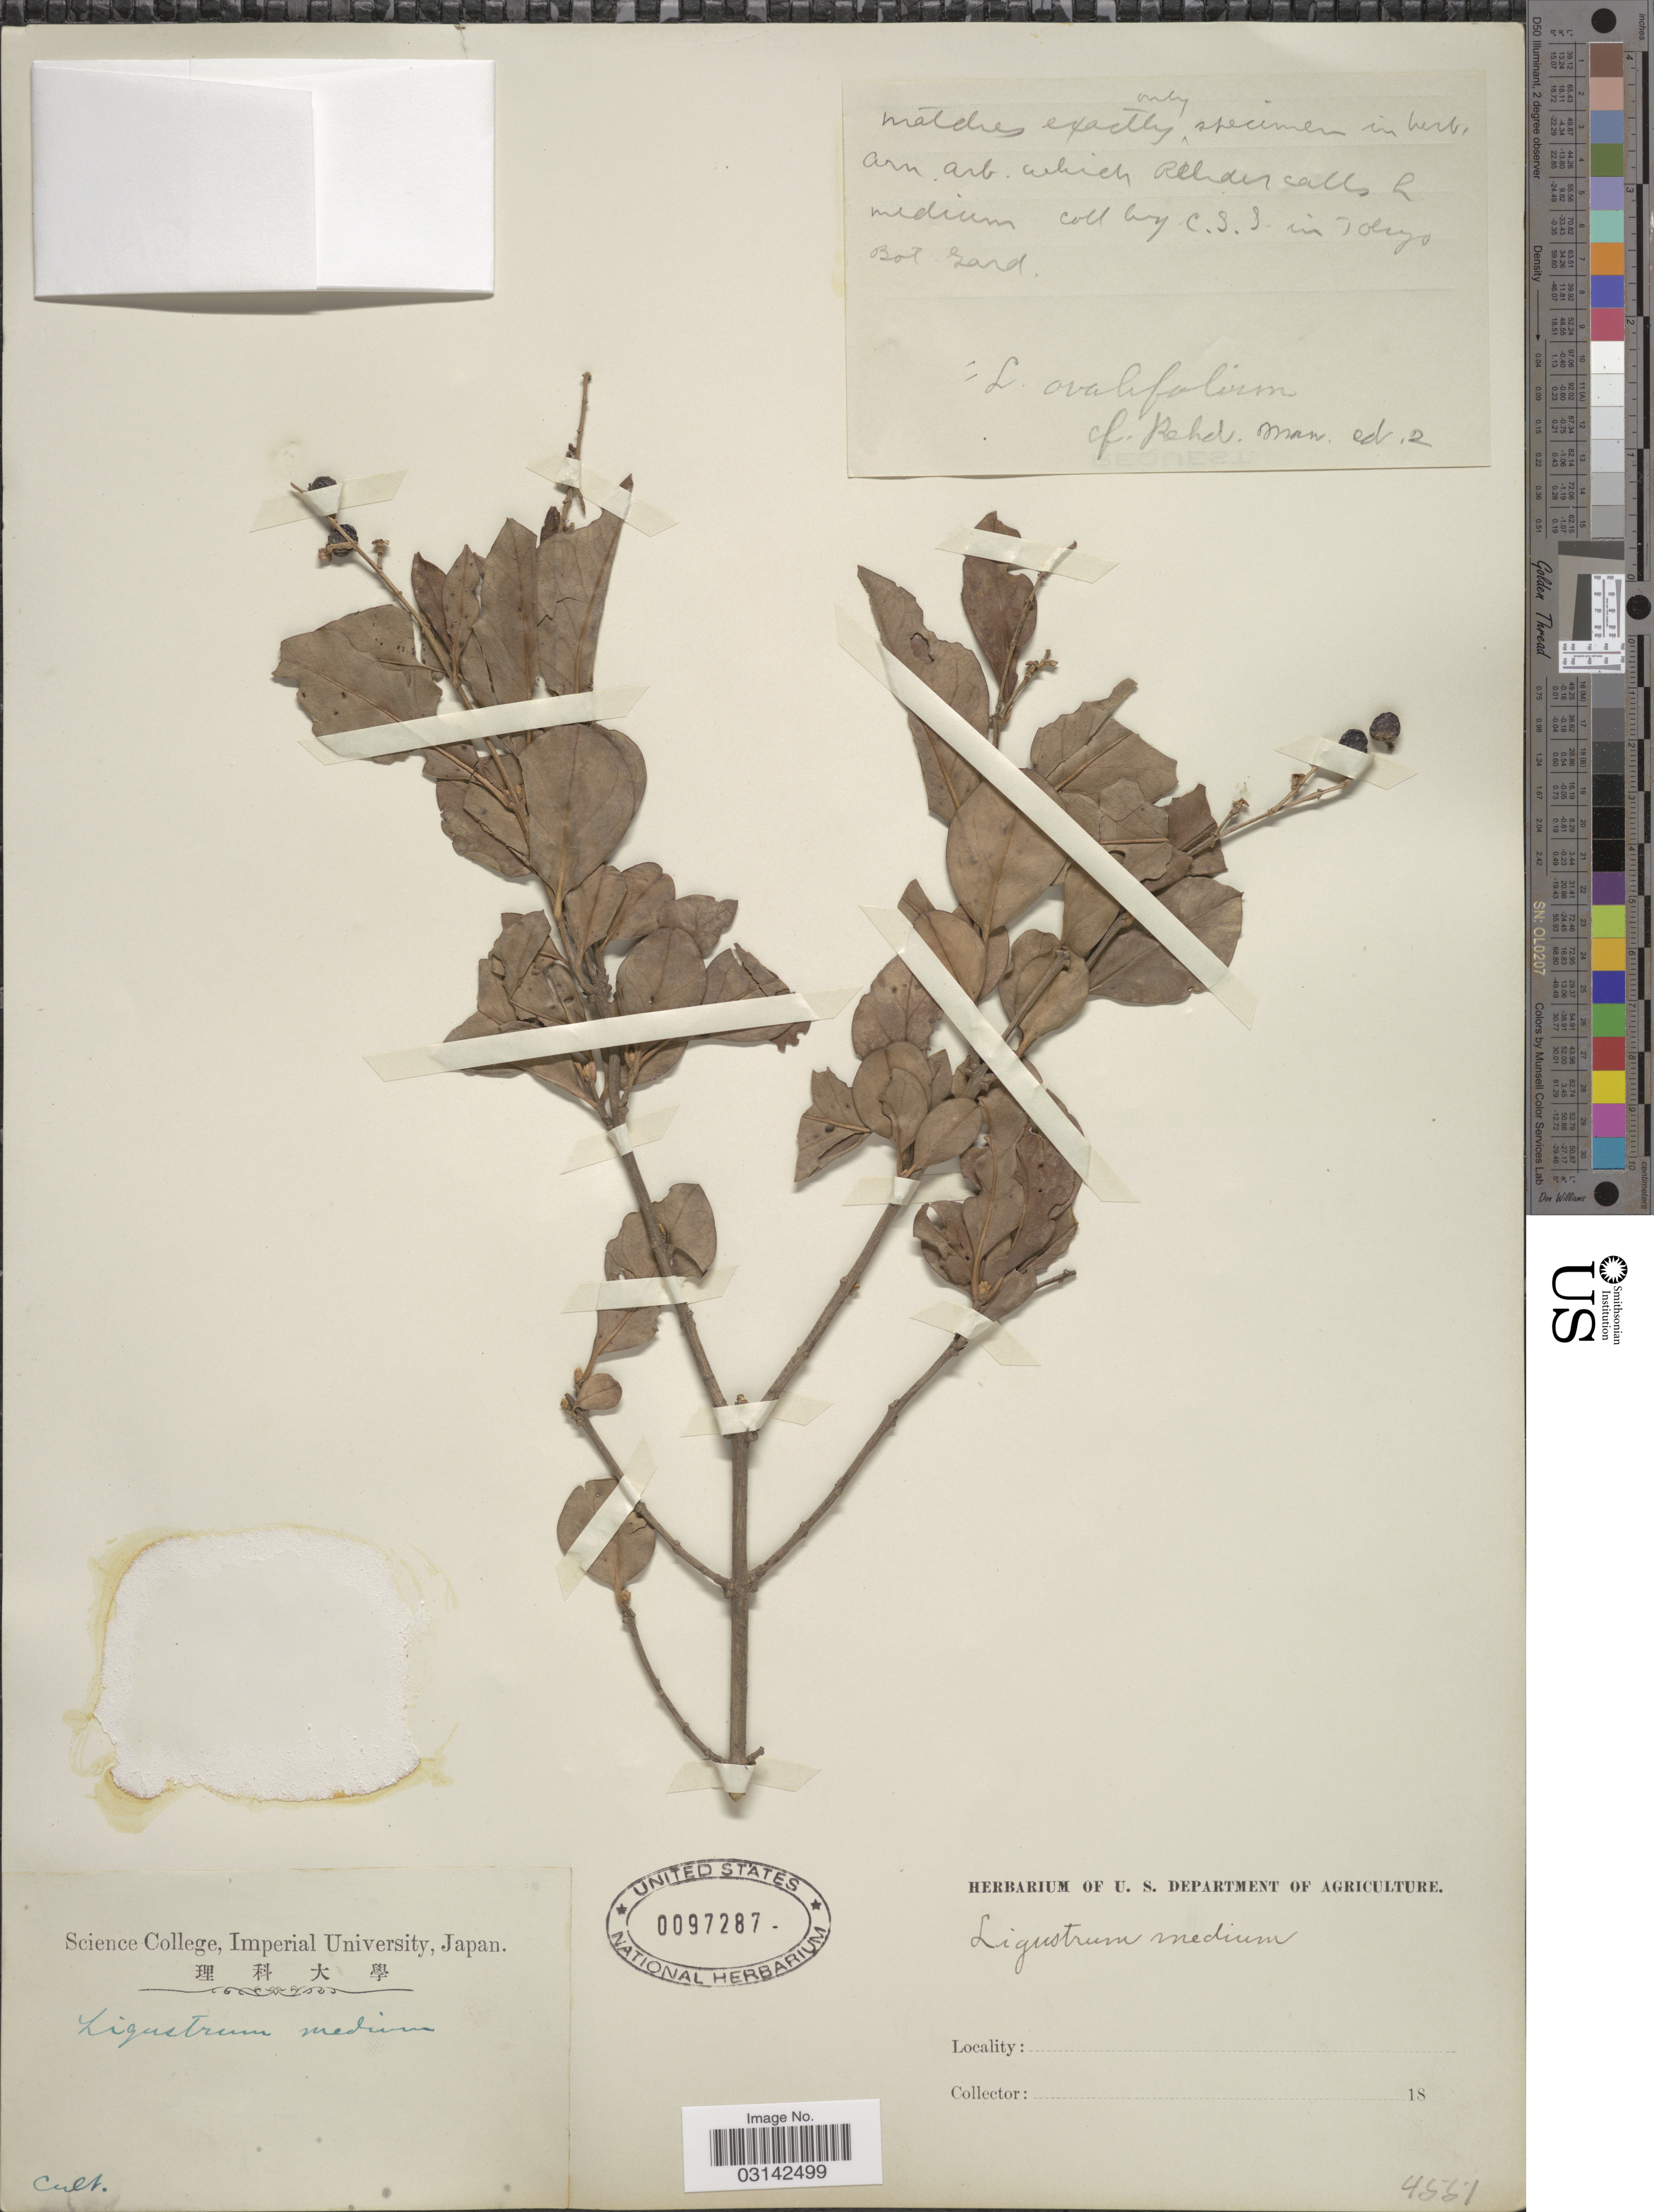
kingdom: Plantae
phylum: Tracheophyta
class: Magnoliopsida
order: Lamiales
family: Oleaceae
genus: Ligustrum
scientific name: Ligustrum ovalifolium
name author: Hassk.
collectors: ex herb. U. S. Department of Agriculture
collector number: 4551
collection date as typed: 18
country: Japan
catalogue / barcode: US 97287